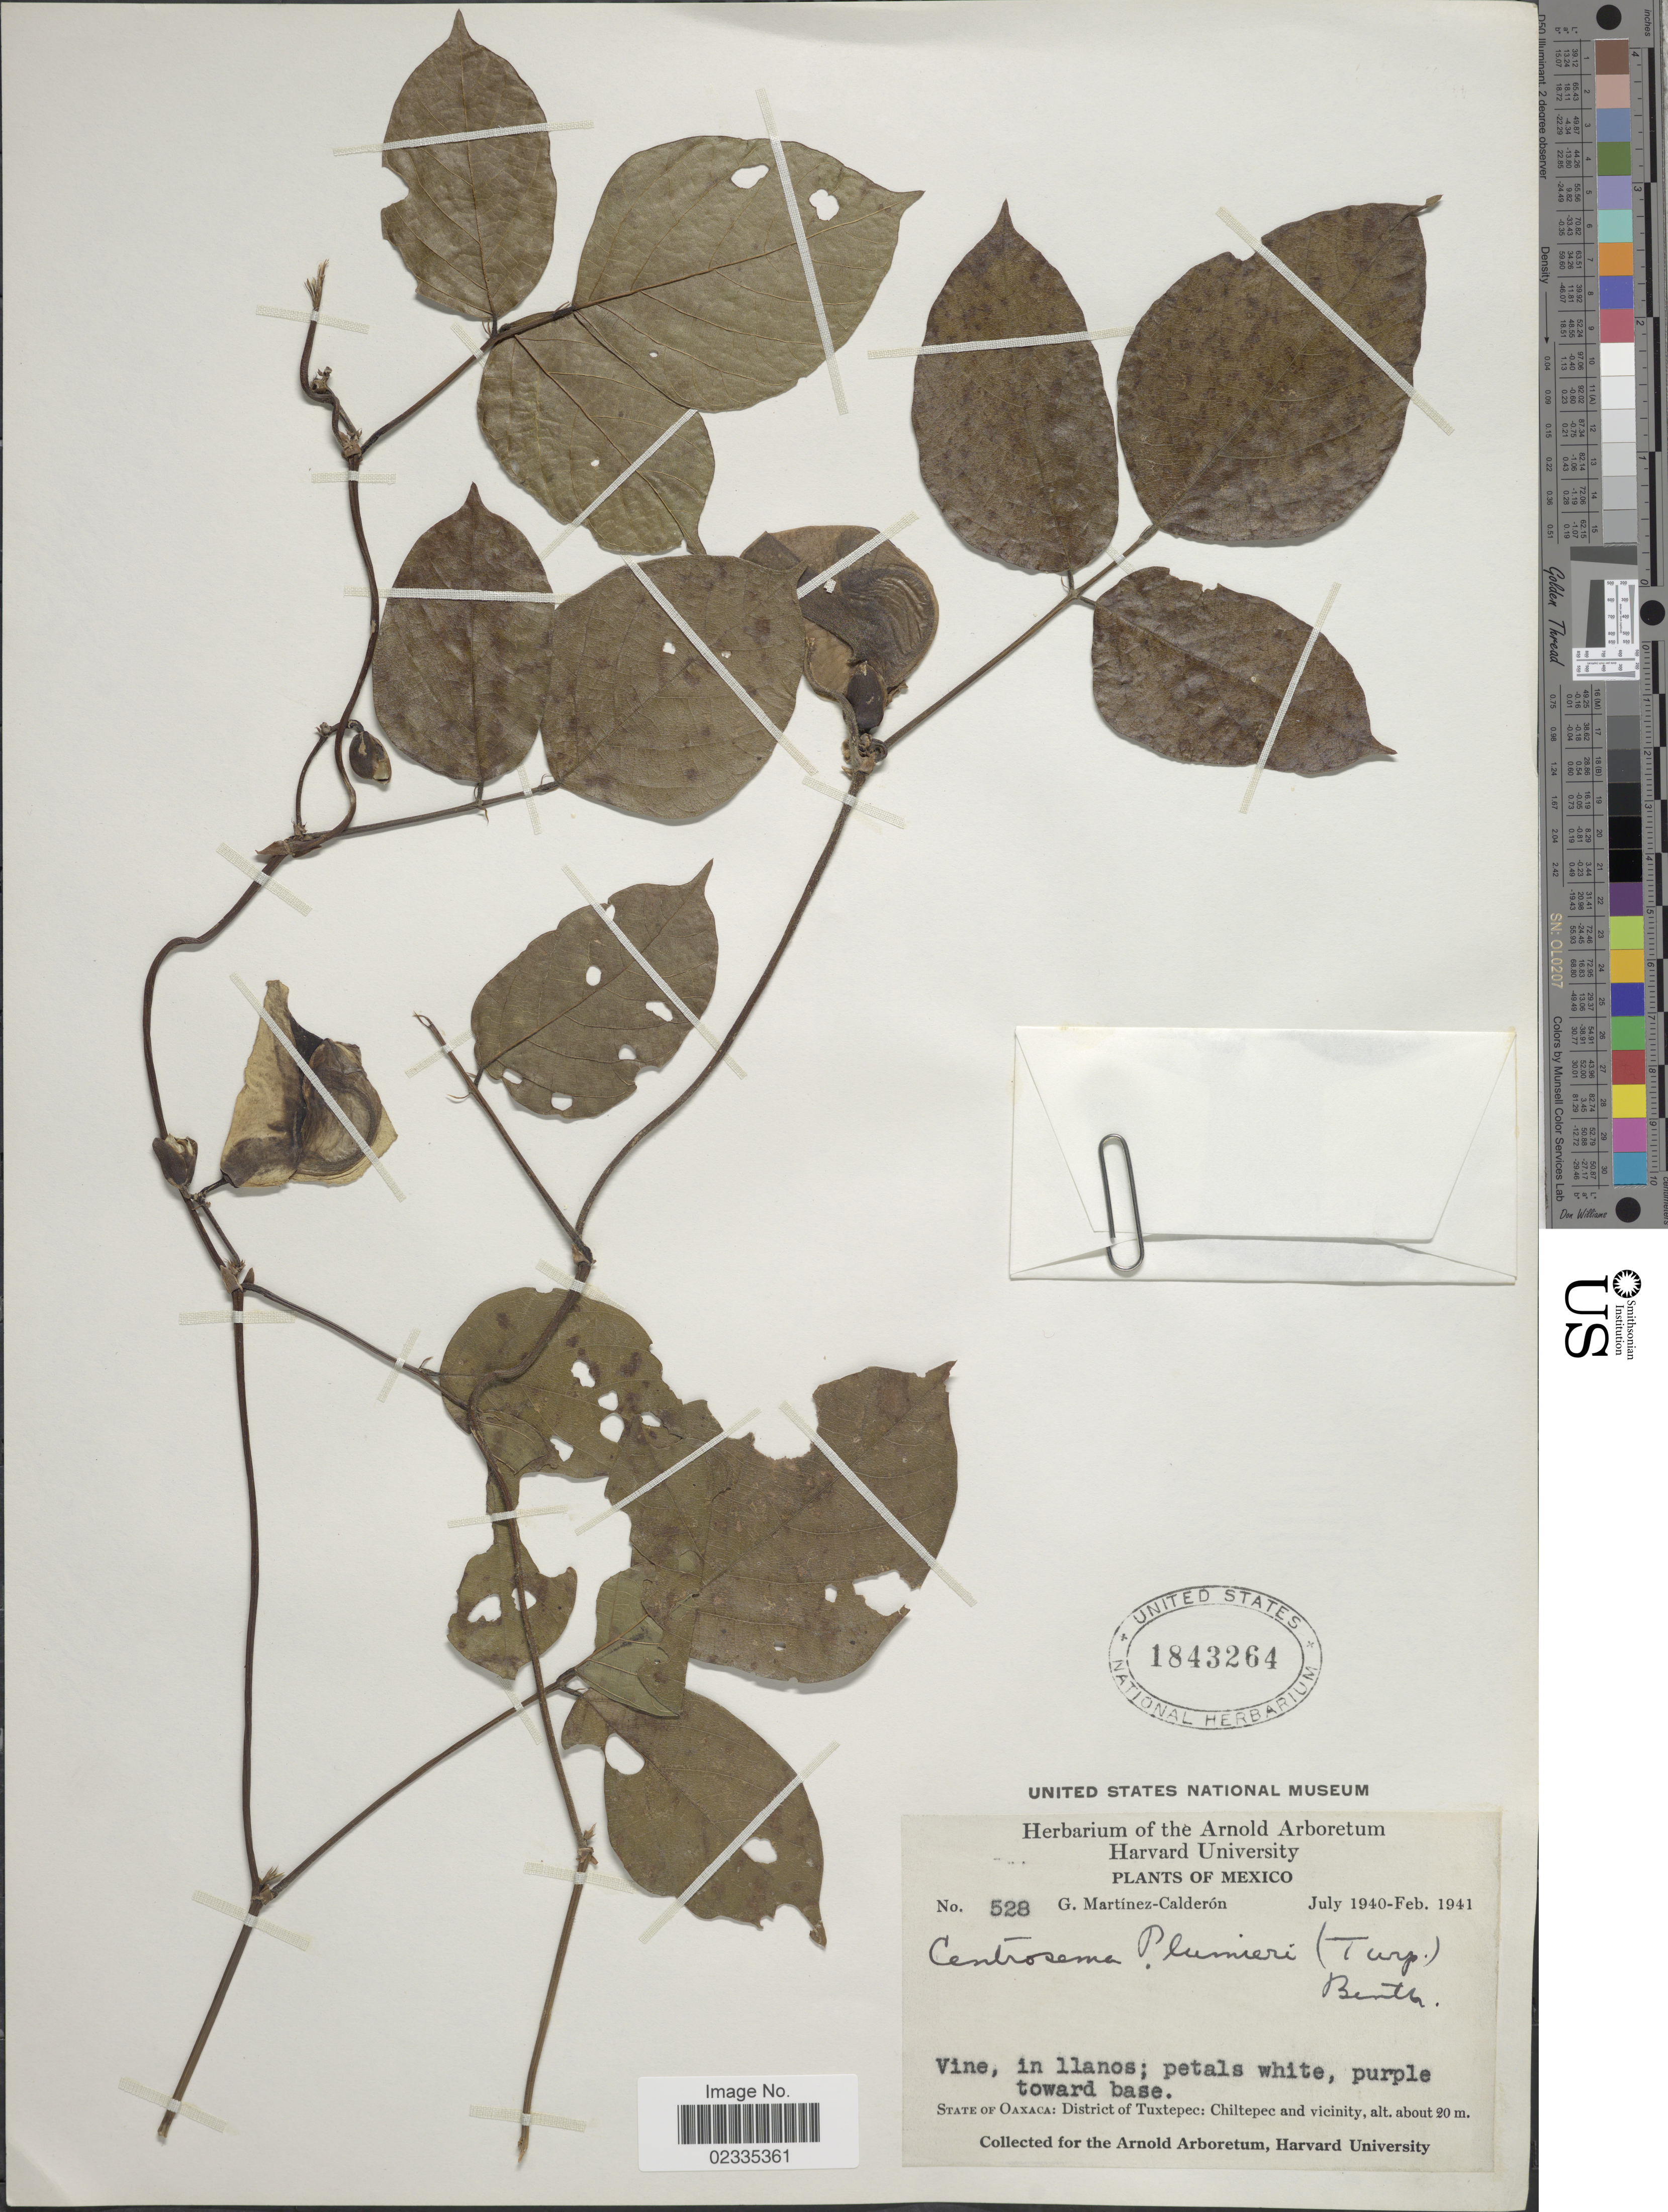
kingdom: Plantae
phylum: Tracheophyta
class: Magnoliopsida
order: Fabales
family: Fabaceae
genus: Centrosema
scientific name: Centrosema plumieri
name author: (Turpin ex Pers.) Benth.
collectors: G. Martinez-C.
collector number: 528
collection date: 1940-07/1941-02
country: Mexico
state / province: Oaxaca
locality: District of Tuxtepec: Chiltepec and vicinity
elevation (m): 20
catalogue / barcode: US 1843264